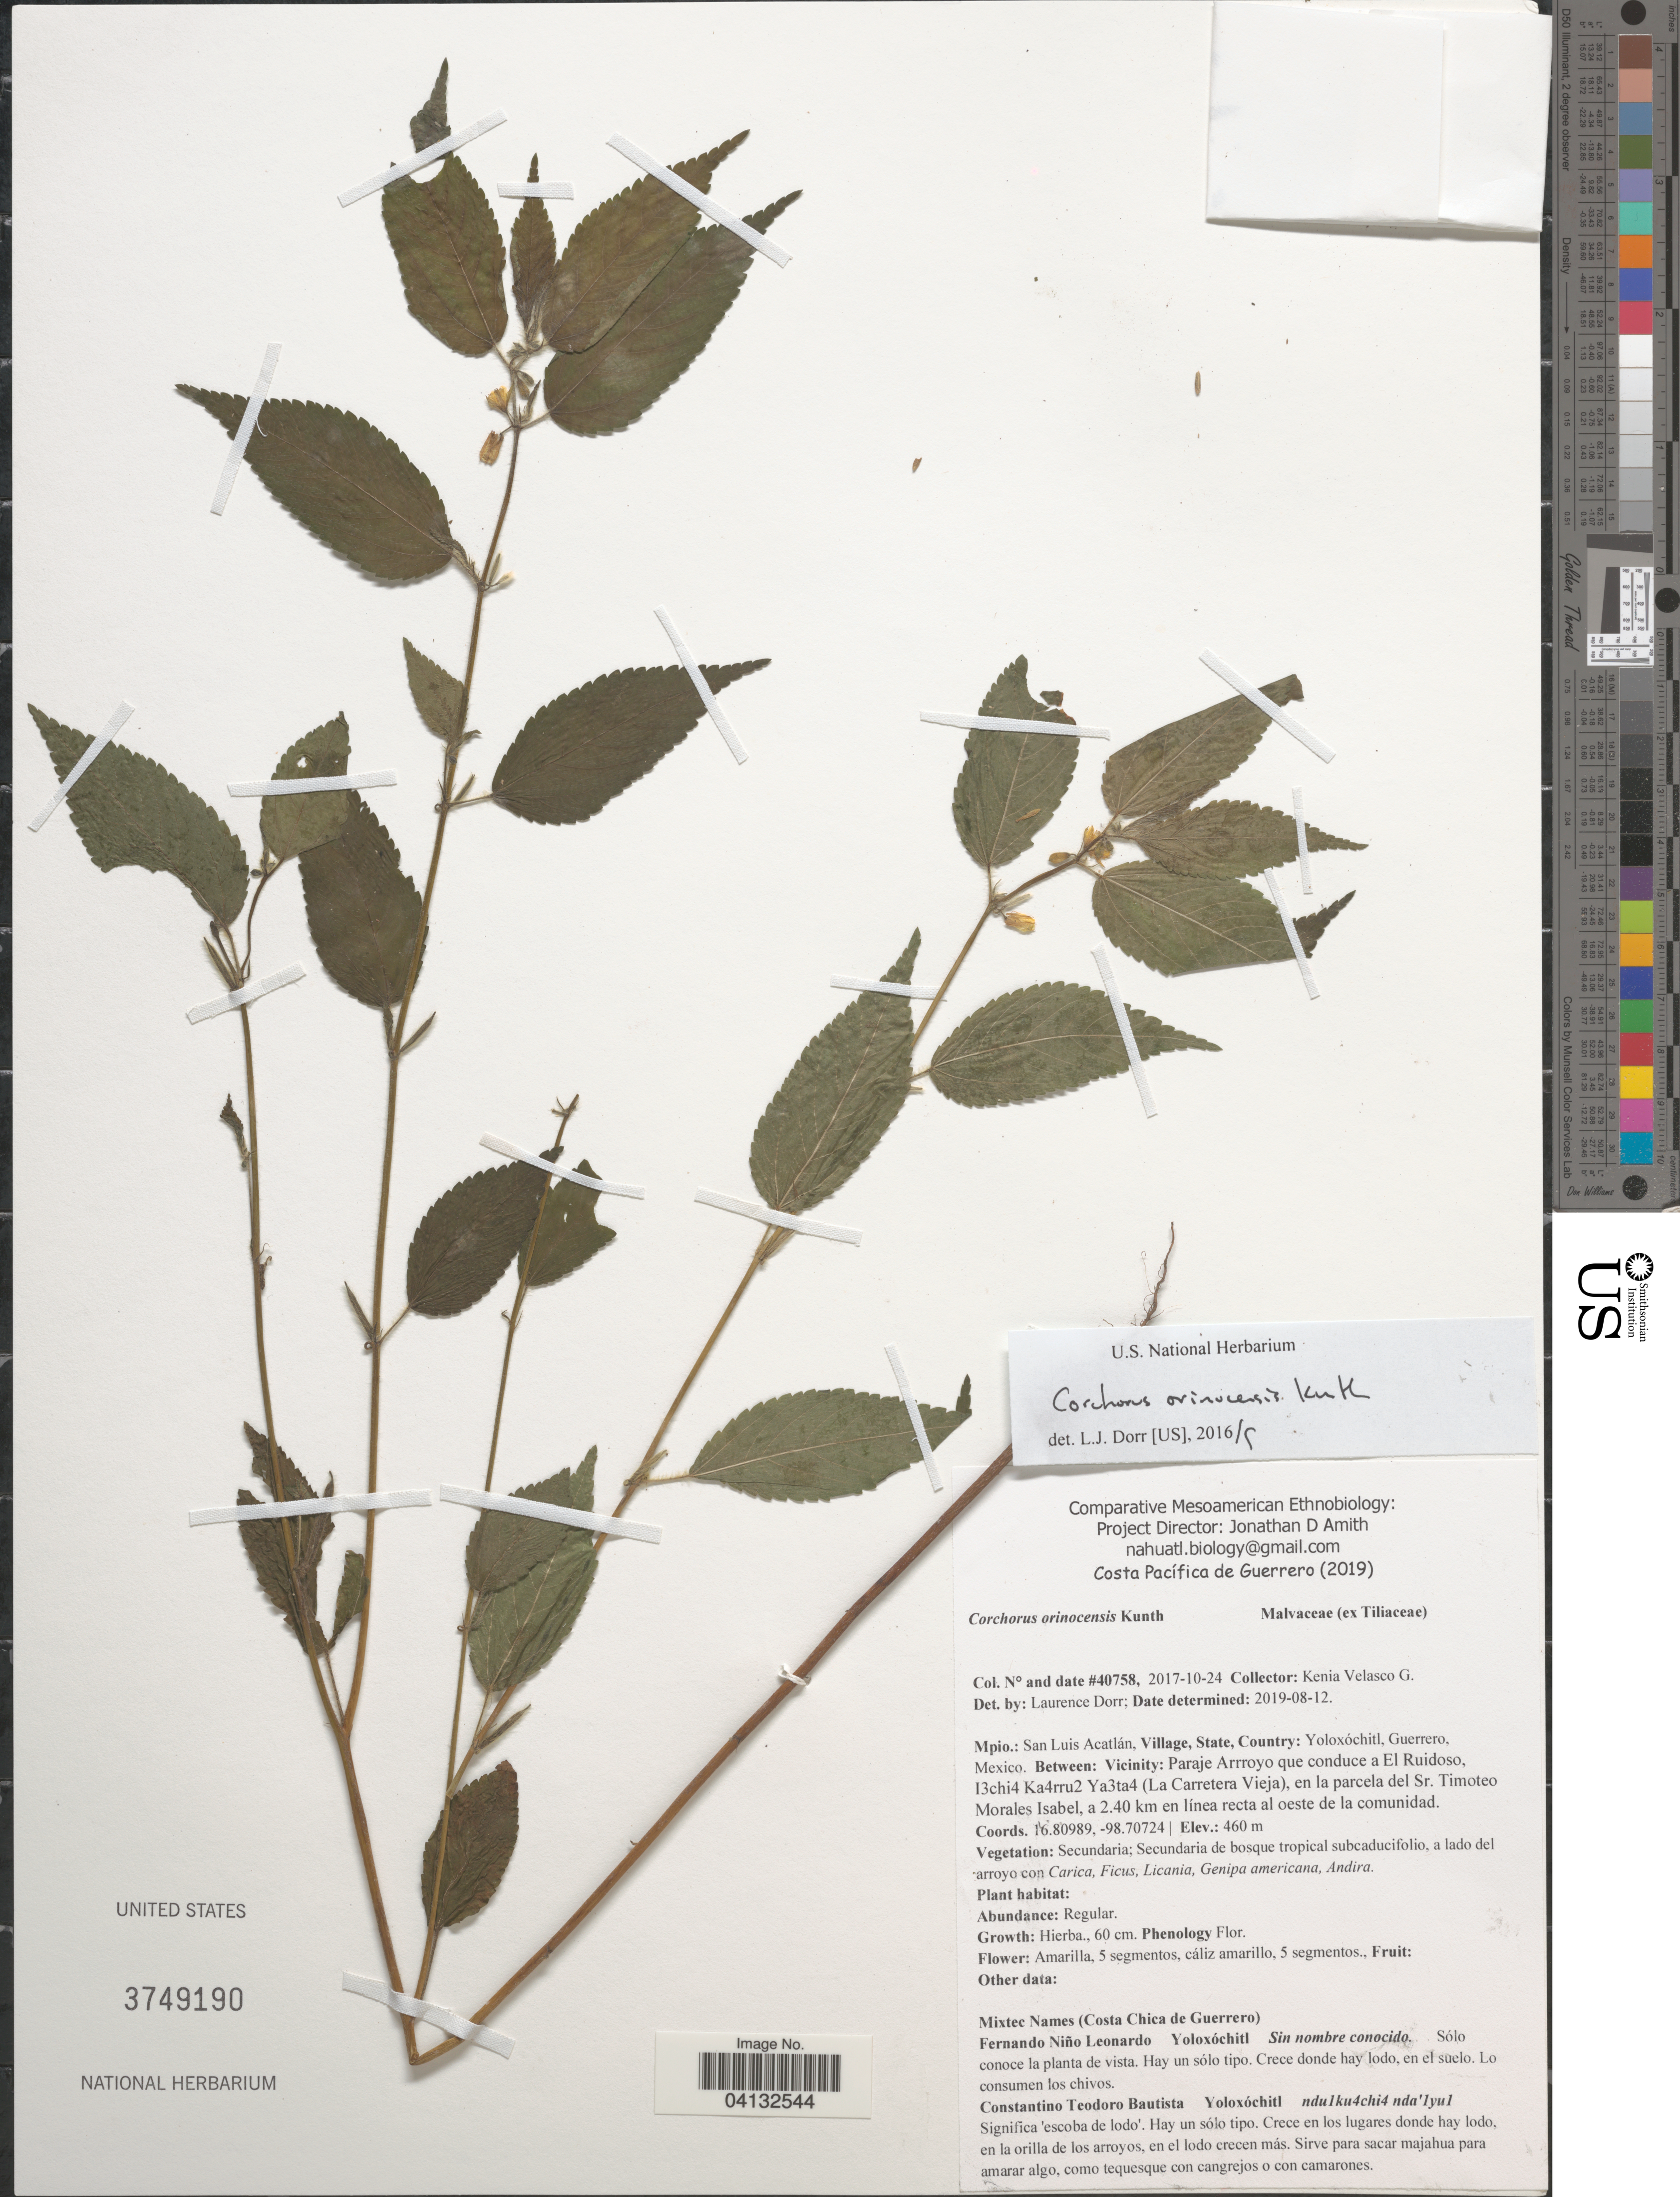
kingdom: Plantae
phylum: Tracheophyta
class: Magnoliopsida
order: Malvales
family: Malvaceae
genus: Corchorus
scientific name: Corchorus orinocensis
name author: Kunth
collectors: K. Velasco Gutiérrez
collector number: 40758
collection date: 2017-10-24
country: Mexico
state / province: Guerrero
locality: Mpio.: San Luis Acatlán, Village: Yoloxóchitl. Between: Vicinity: Paraje Arrroyo que conduce a El Ruidoso, 13chi4 Ka4rru2 Ya3ta4 (La Carretera Vieja), en la parcela del Sr. Timoteo Morales Isabel, a 2.40 km en línea recta al oeste de la comunidad.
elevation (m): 460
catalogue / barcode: US 3749190